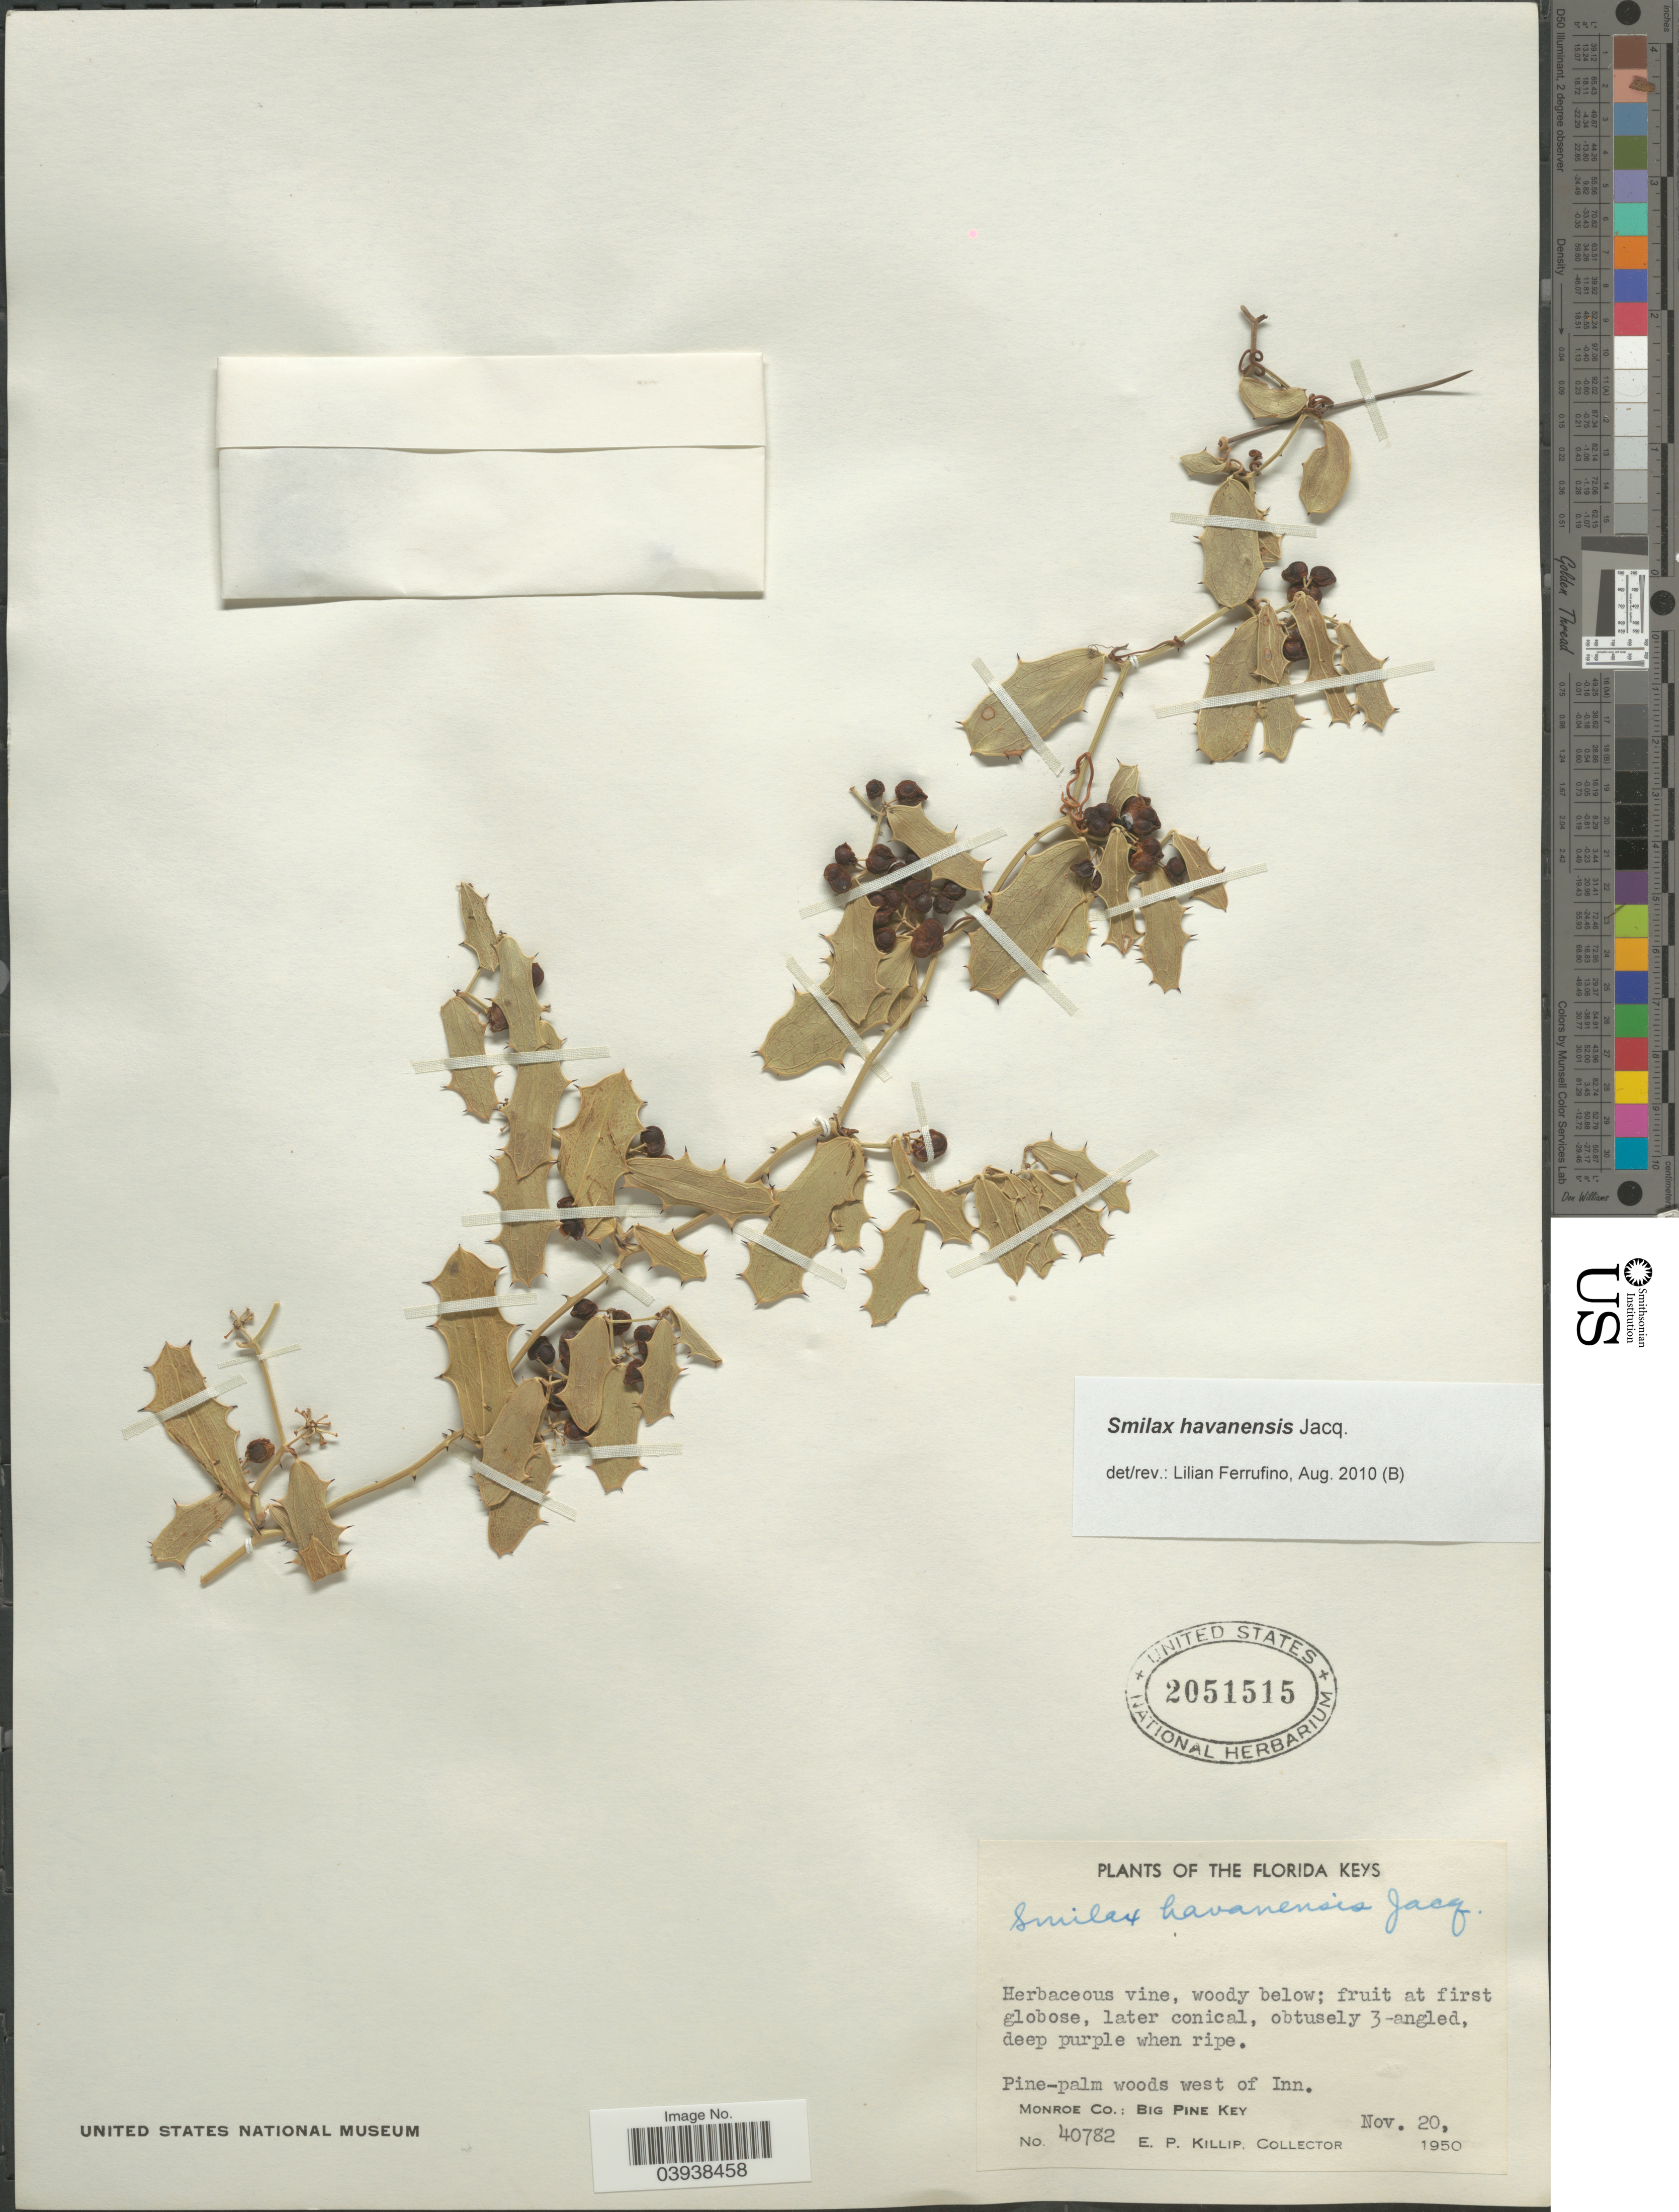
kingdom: Plantae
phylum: Tracheophyta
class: Liliopsida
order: Liliales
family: Smilacaceae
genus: Smilax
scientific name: Smilax havanensis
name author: Jacq.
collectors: E. P. Killip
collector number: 40782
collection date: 1950-11-20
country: United States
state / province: Florida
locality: The Florida Keys. Pine-palm woods west of Inn. Monroe Co.: Big Pine Key.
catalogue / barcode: US 2051515